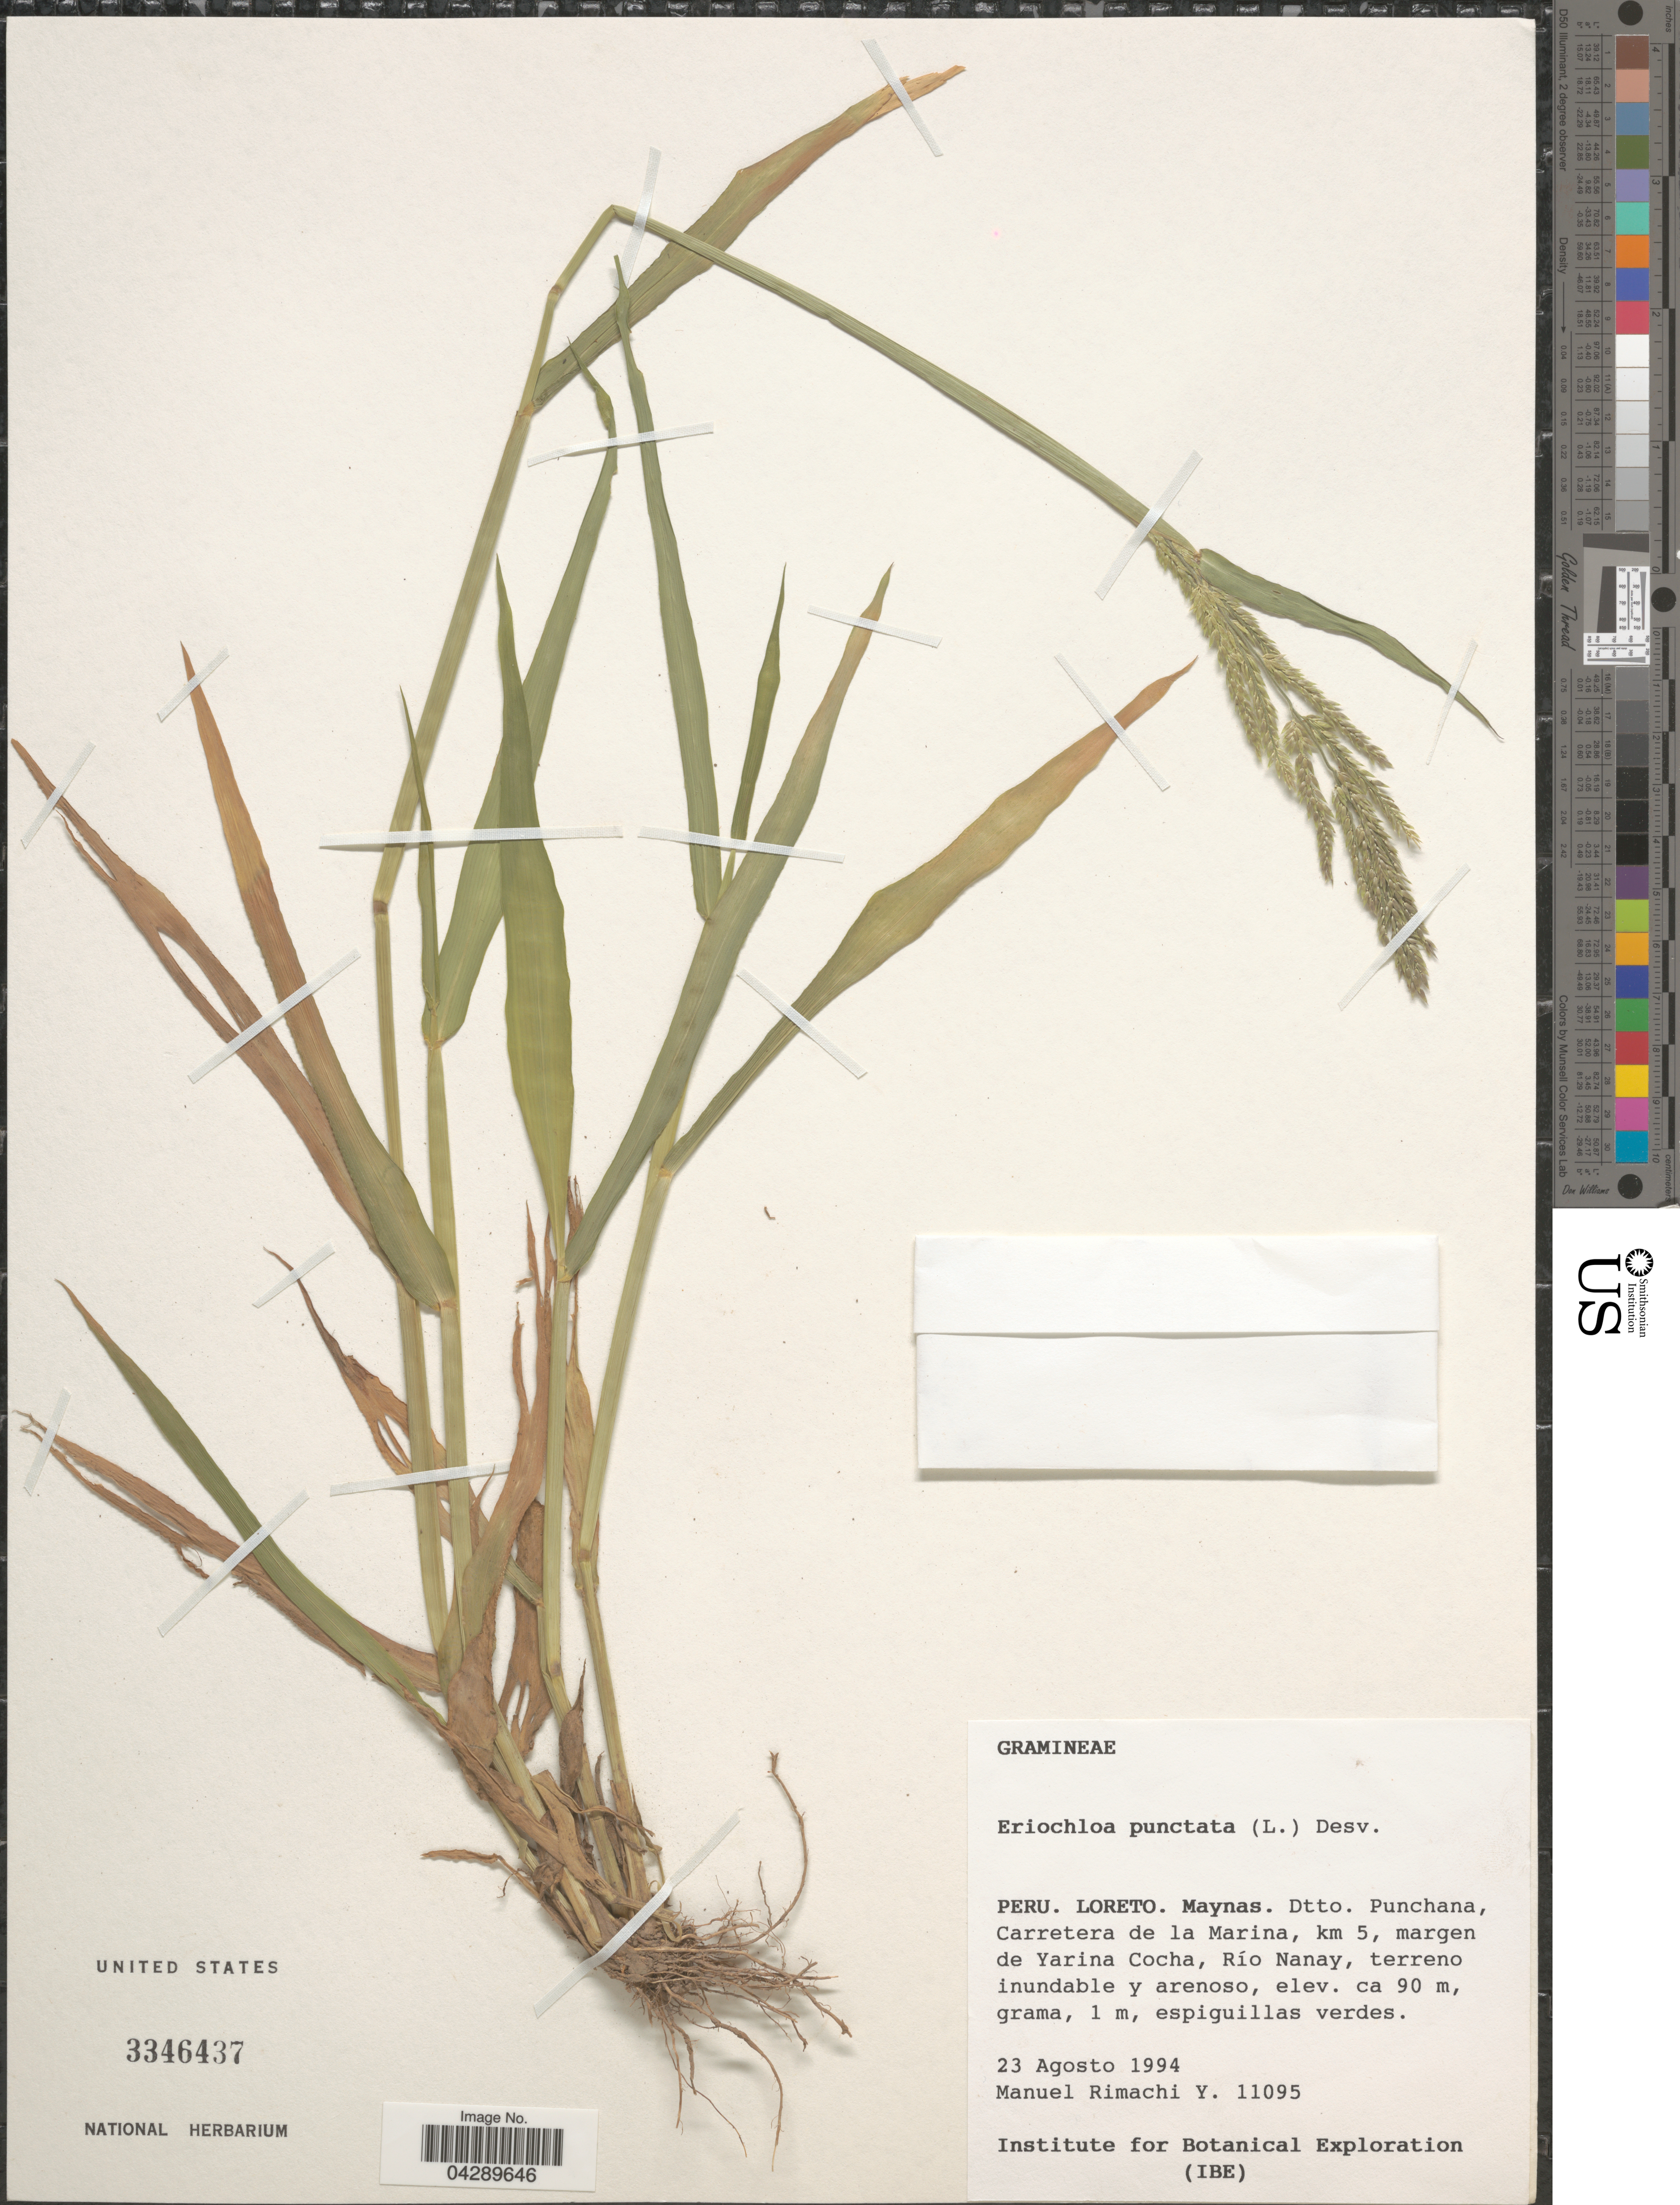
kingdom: Plantae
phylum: Tracheophyta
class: Liliopsida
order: Poales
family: Poaceae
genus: Eriochloa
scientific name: Eriochloa punctata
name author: (L.) Desv. ex Ham.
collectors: M. Rimachi Y.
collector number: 11095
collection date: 1994-08-23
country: Peru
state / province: Loreto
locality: Maynas. Dtto. Punchana, Carretera de la Marina, km 5, margen de Yarina Cocha, Río Nanay. Institute for Botanical Exploration (IBE).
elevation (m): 90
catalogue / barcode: US 3346437